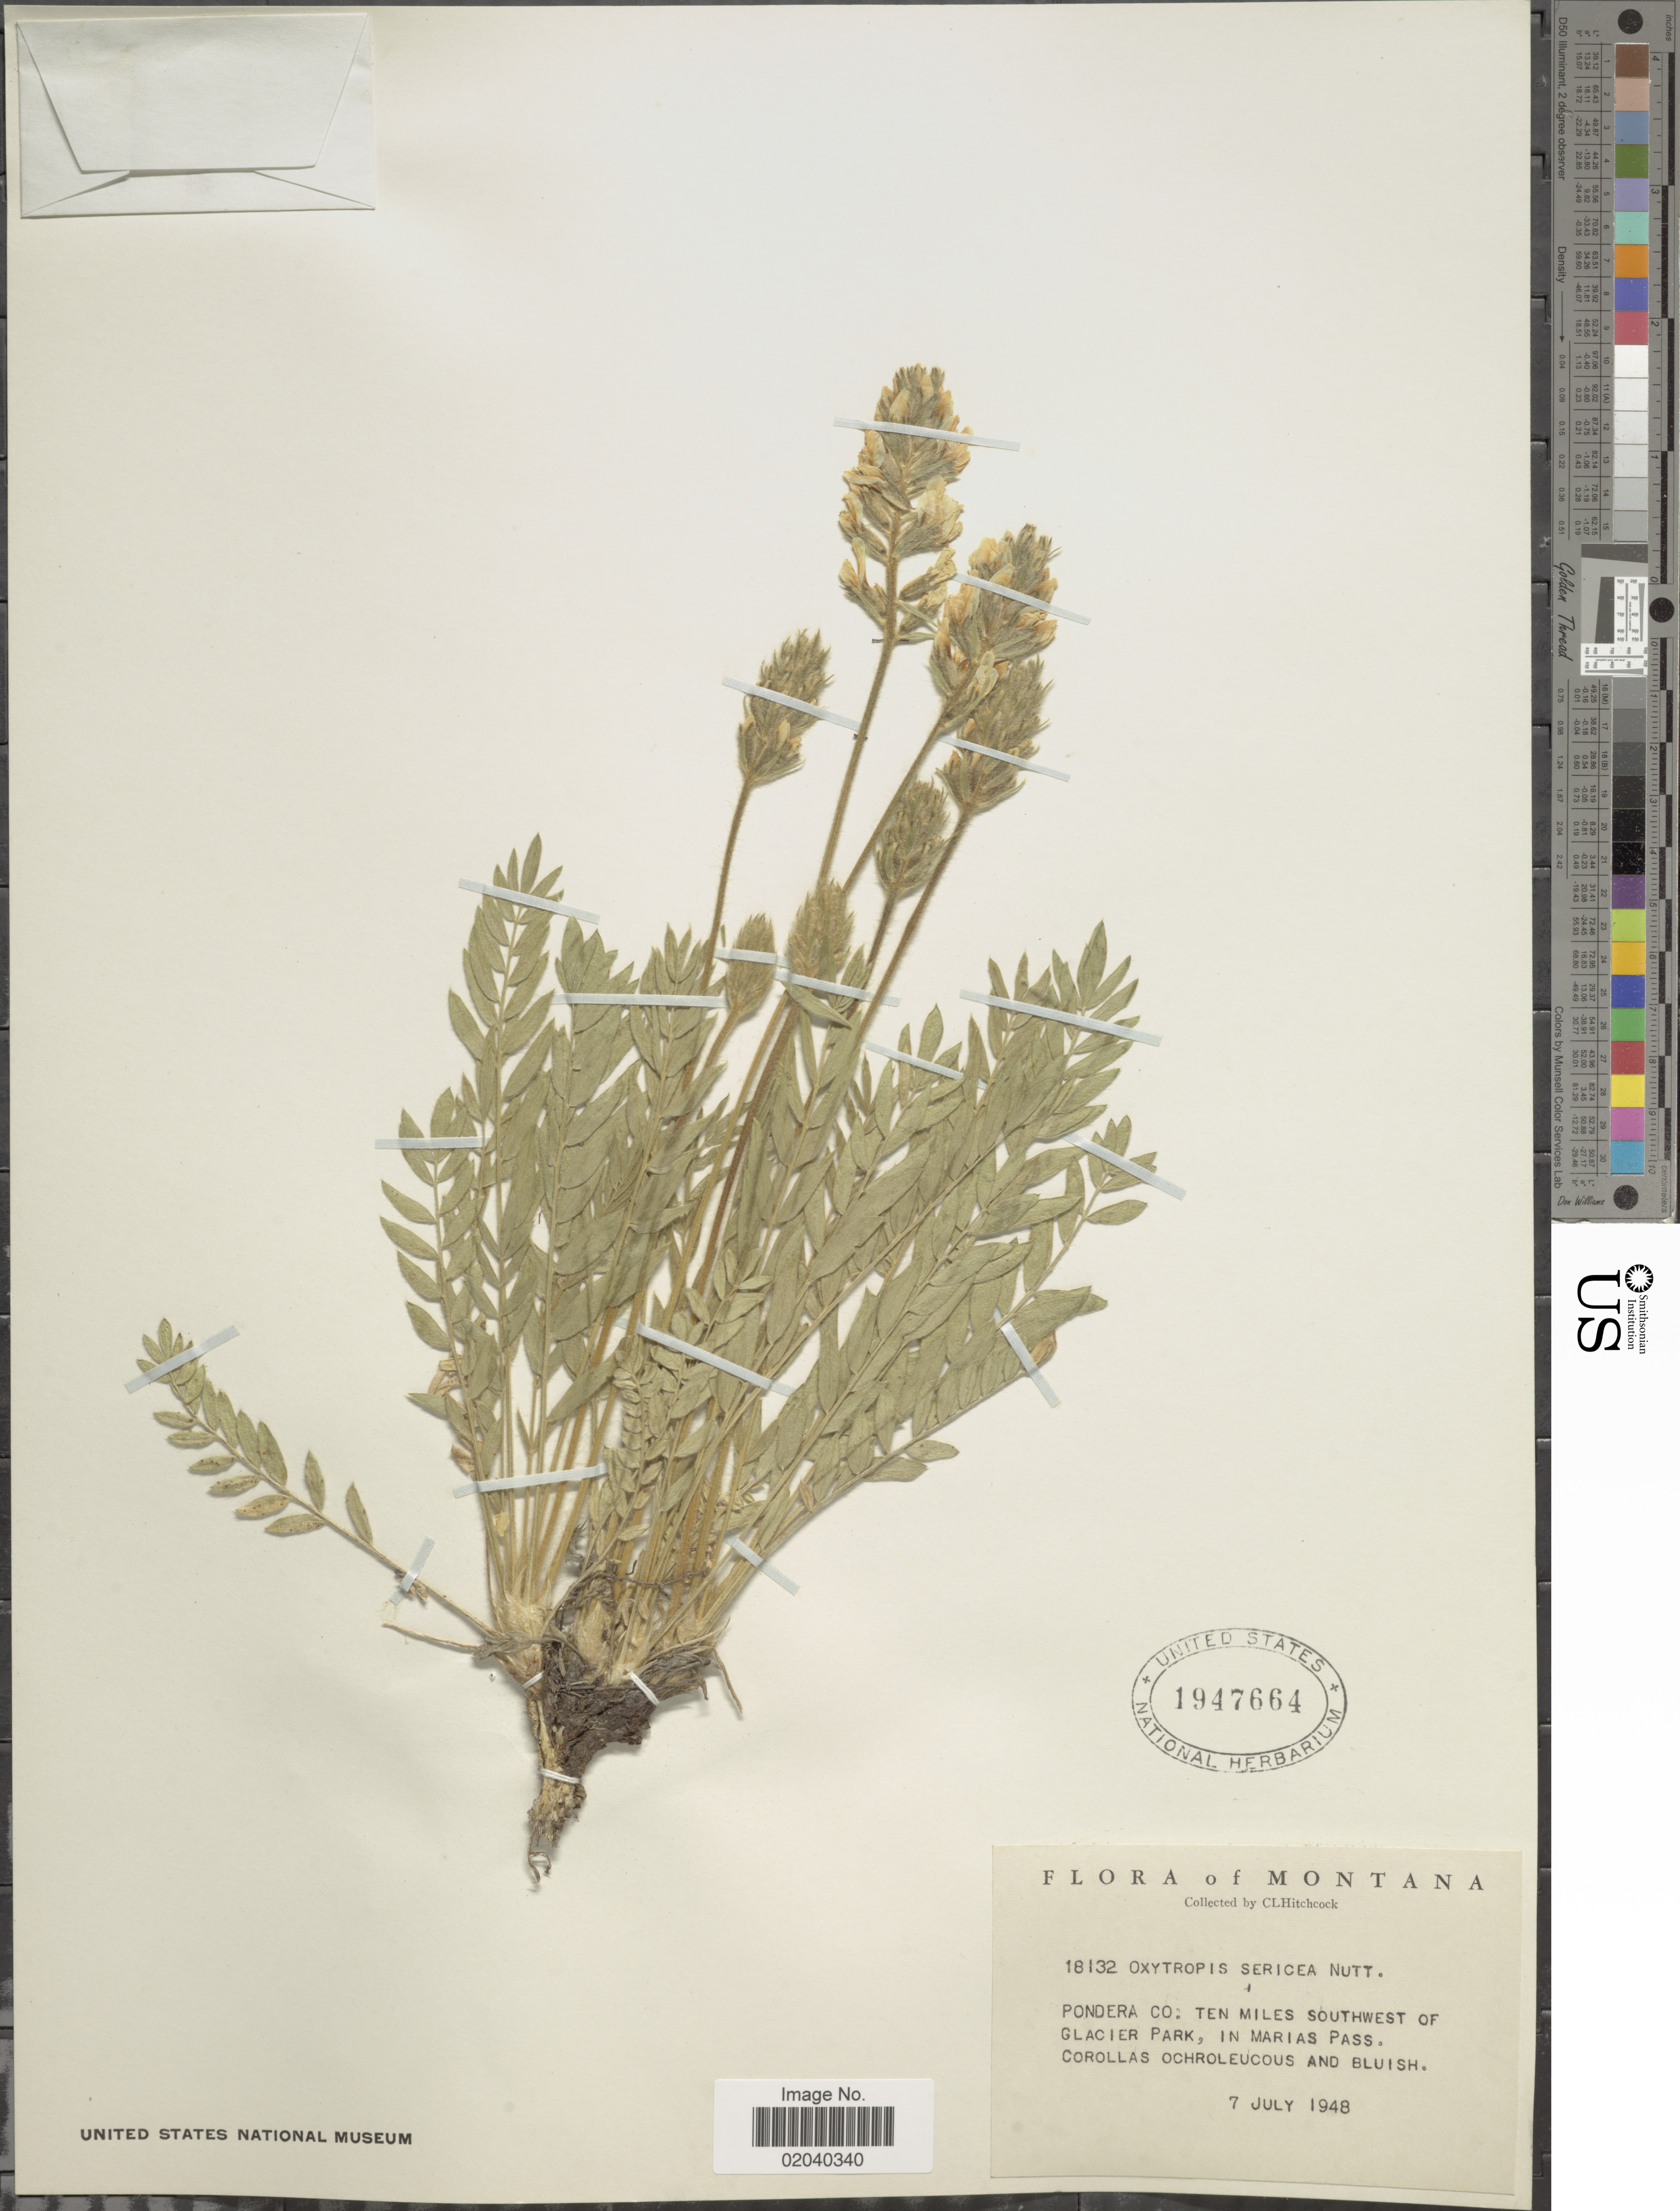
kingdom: Plantae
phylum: Tracheophyta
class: Magnoliopsida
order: Fabales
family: Fabaceae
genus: Oxytropis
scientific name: Oxytropis sericea var. sericea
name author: Nutt.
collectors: C. L. Hitchcock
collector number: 18132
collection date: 1948-07-07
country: United States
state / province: Montana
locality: Pondera Co: Ten miles southwest of Glacier Park, in Marias Pass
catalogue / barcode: US 1947664